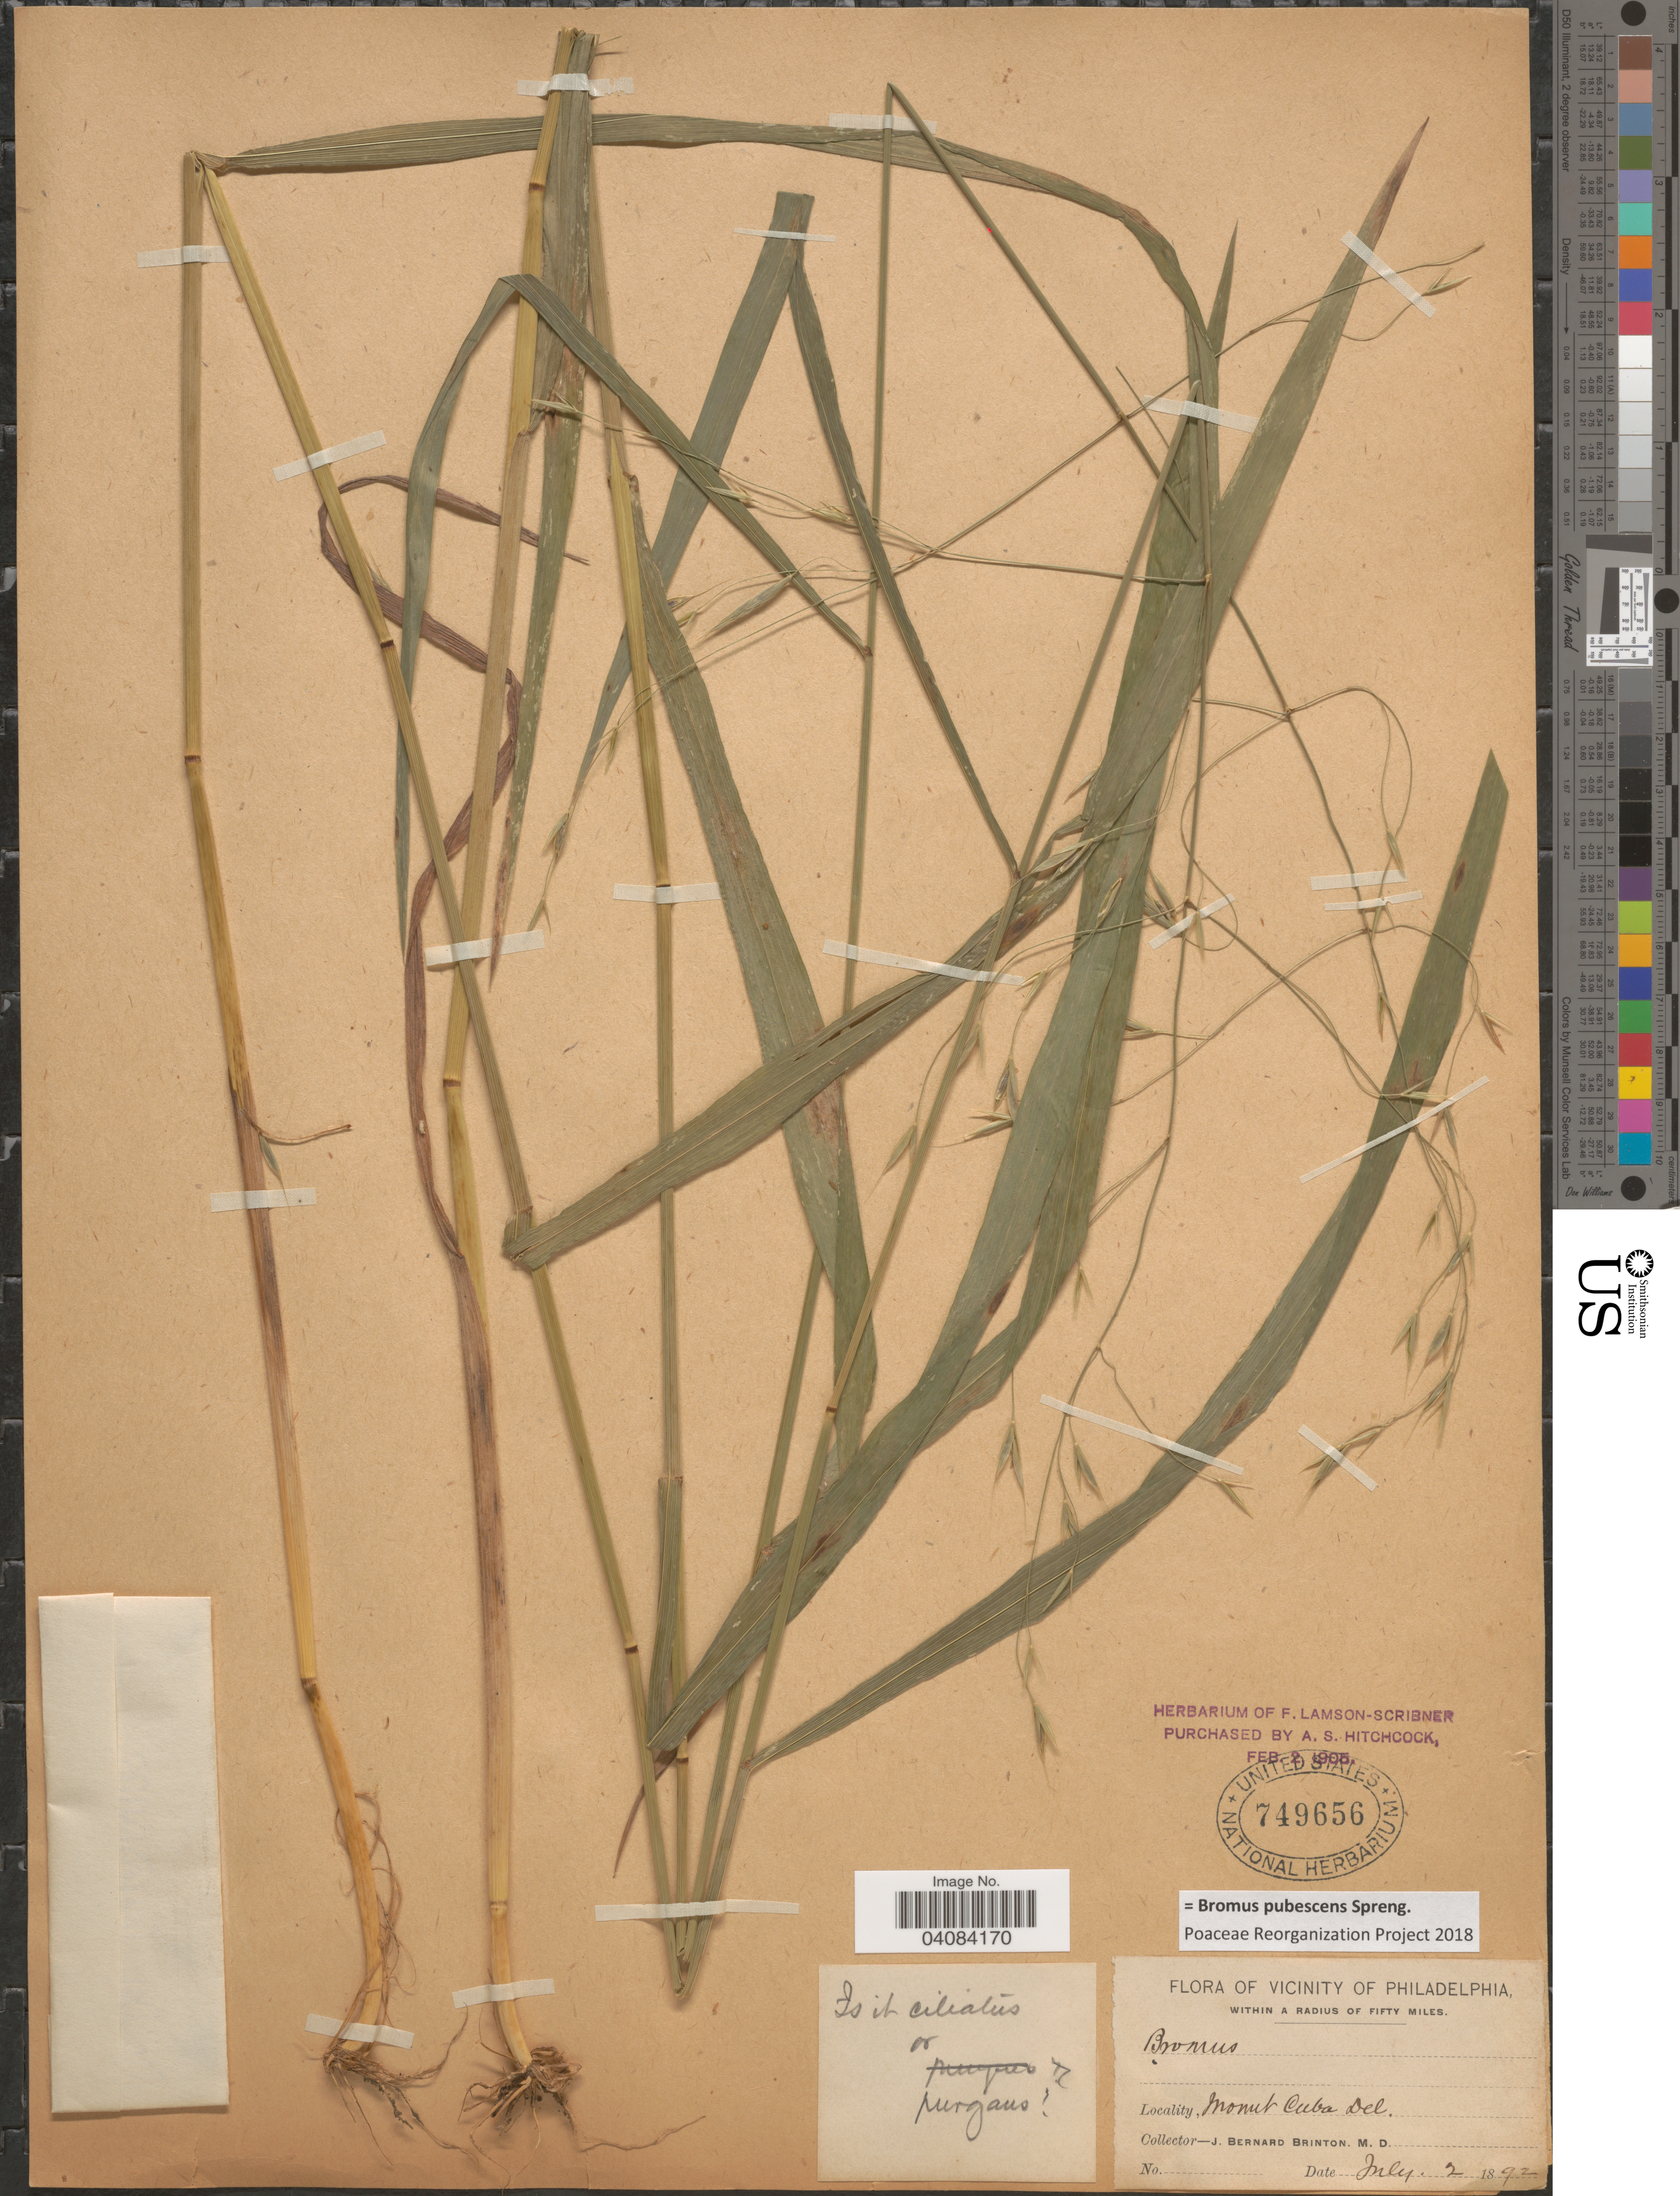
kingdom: Plantae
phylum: Tracheophyta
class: Liliopsida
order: Poales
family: Poaceae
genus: Bromus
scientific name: Bromus pubescens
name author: Muhl. ex Willd.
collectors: J. Brinton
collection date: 1892-07-02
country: United States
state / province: Delaware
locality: Vicinity of Philadelphia, within a radius of fifty miles. Mount Cuba.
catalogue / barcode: US 749656